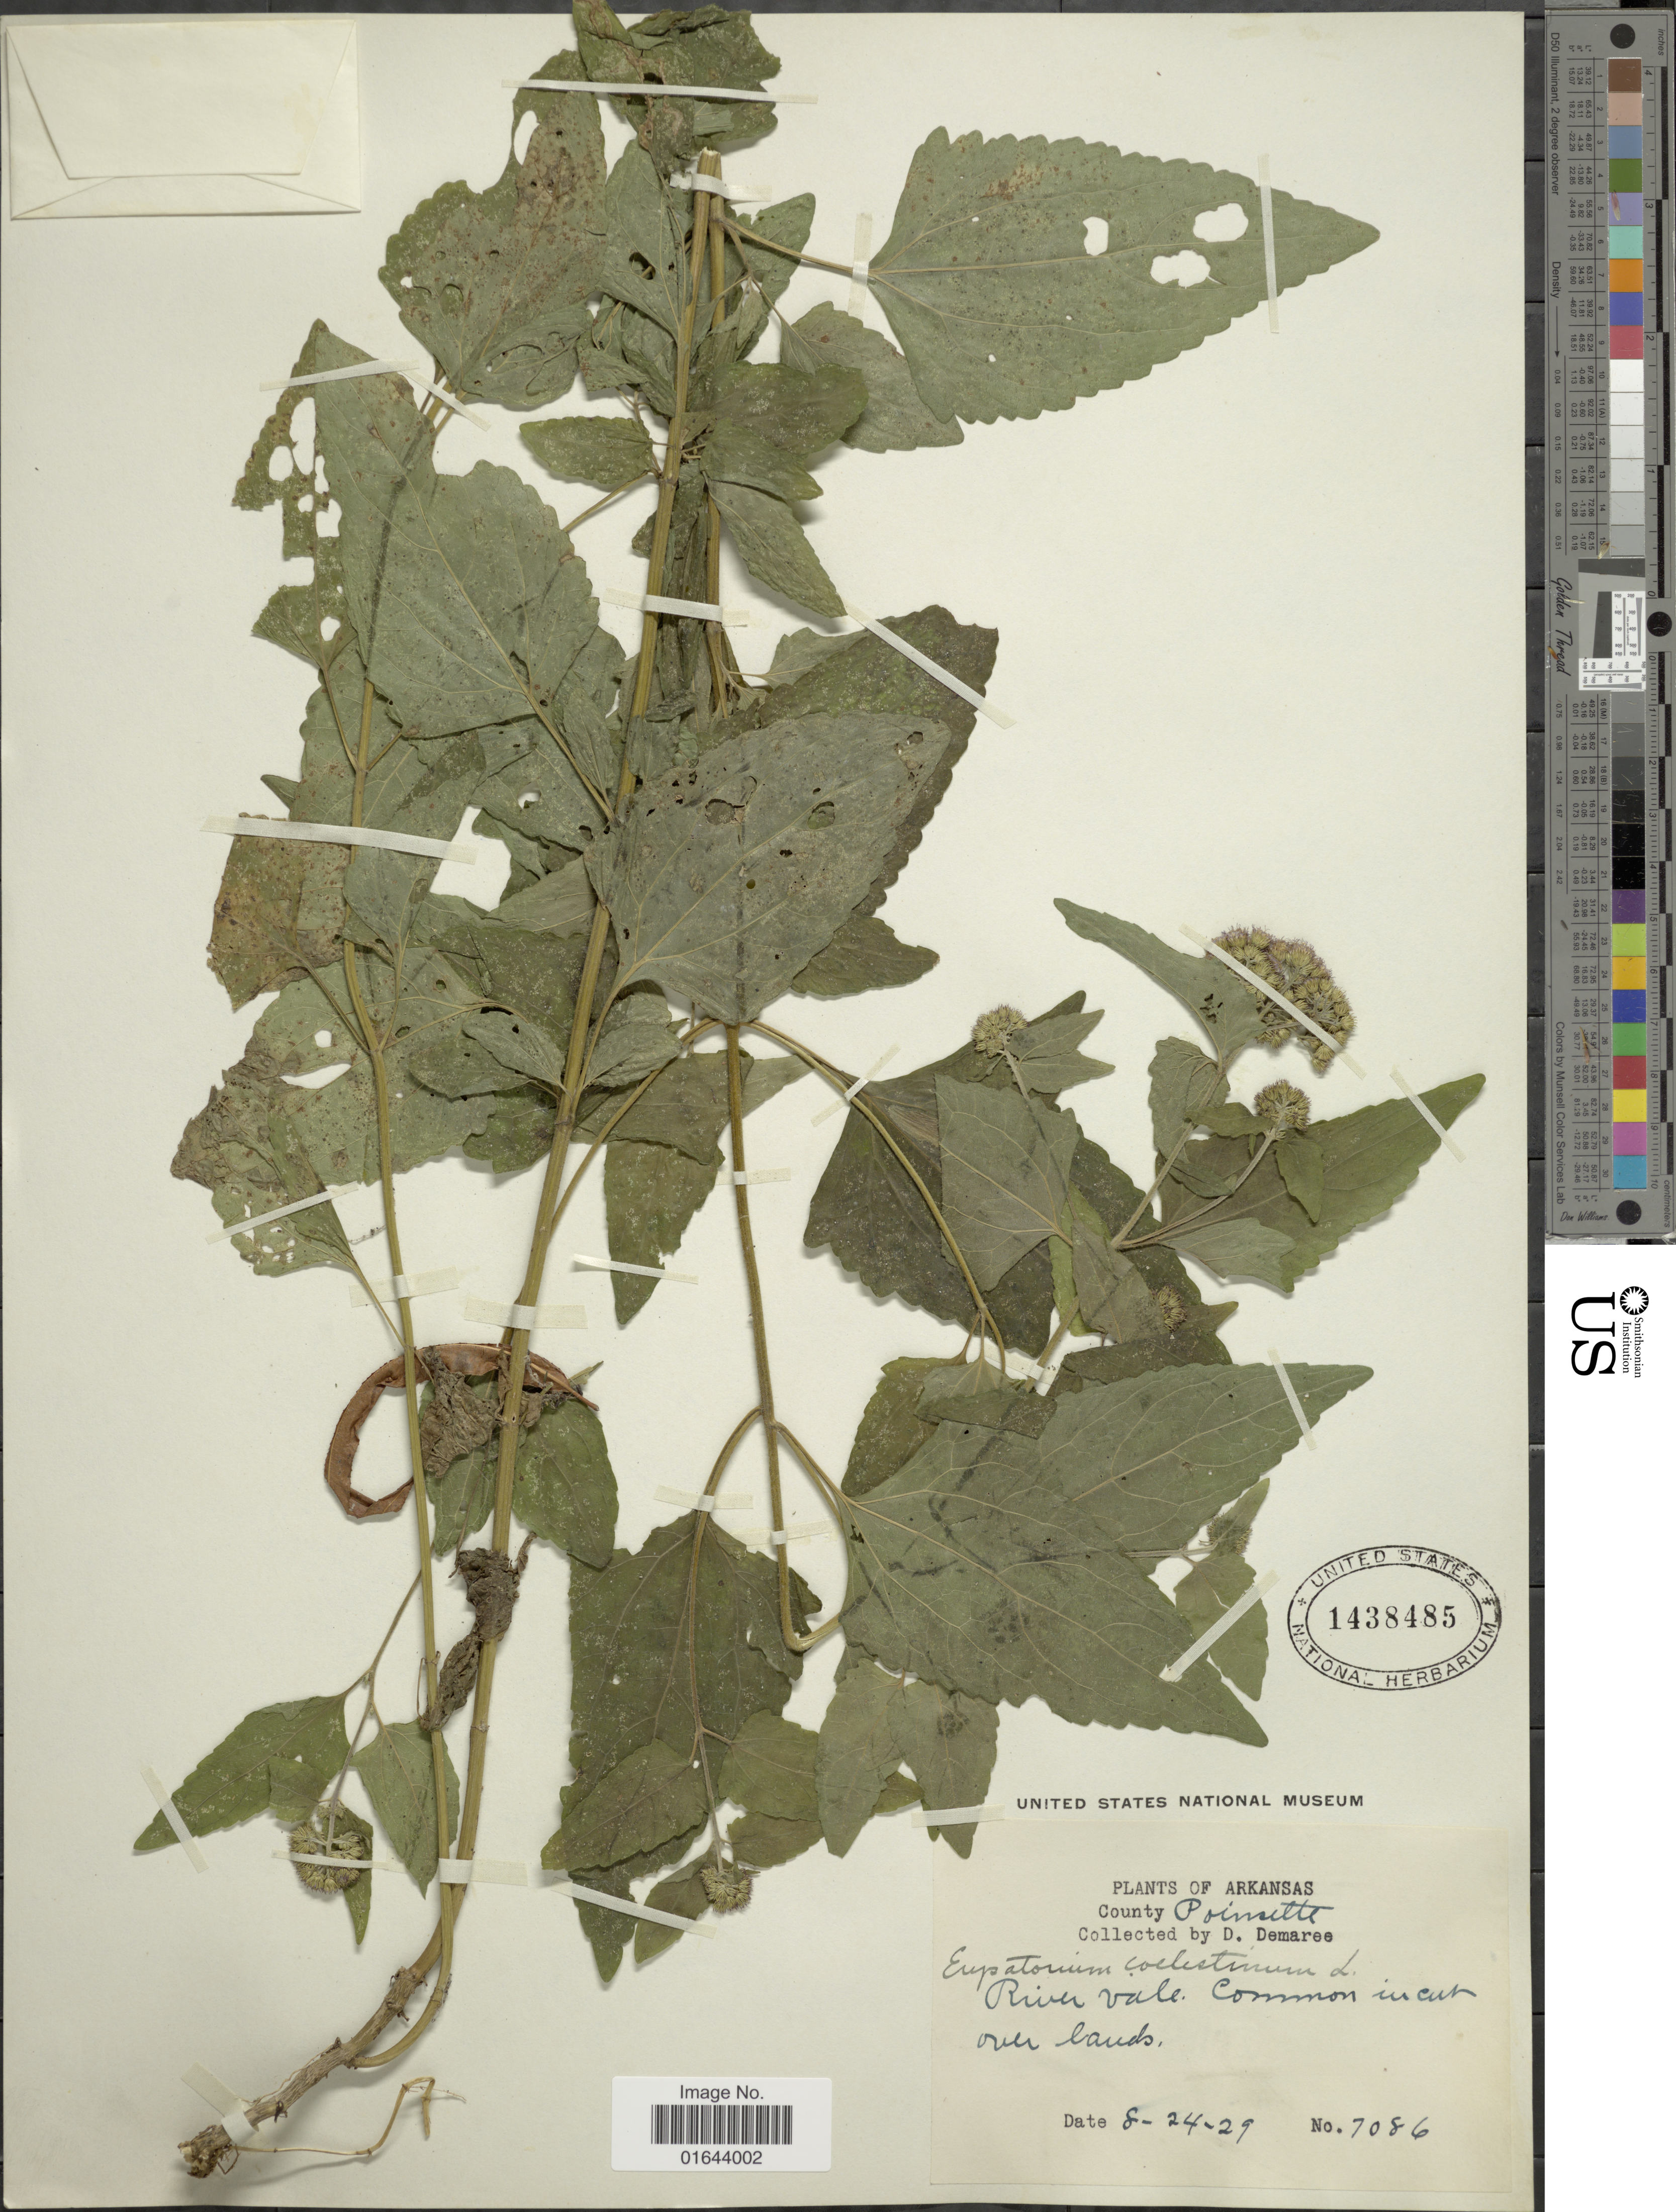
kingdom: Plantae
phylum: Tracheophyta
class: Magnoliopsida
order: Asterales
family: Asteraceae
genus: Conoclinium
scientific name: Conoclinium coelestinum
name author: (L.) DC.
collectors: D. Demaree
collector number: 7086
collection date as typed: Transcribed d/m/y: 24/8/29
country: United States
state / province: Arkansas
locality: County Poinsette. River vale.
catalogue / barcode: US 1438485